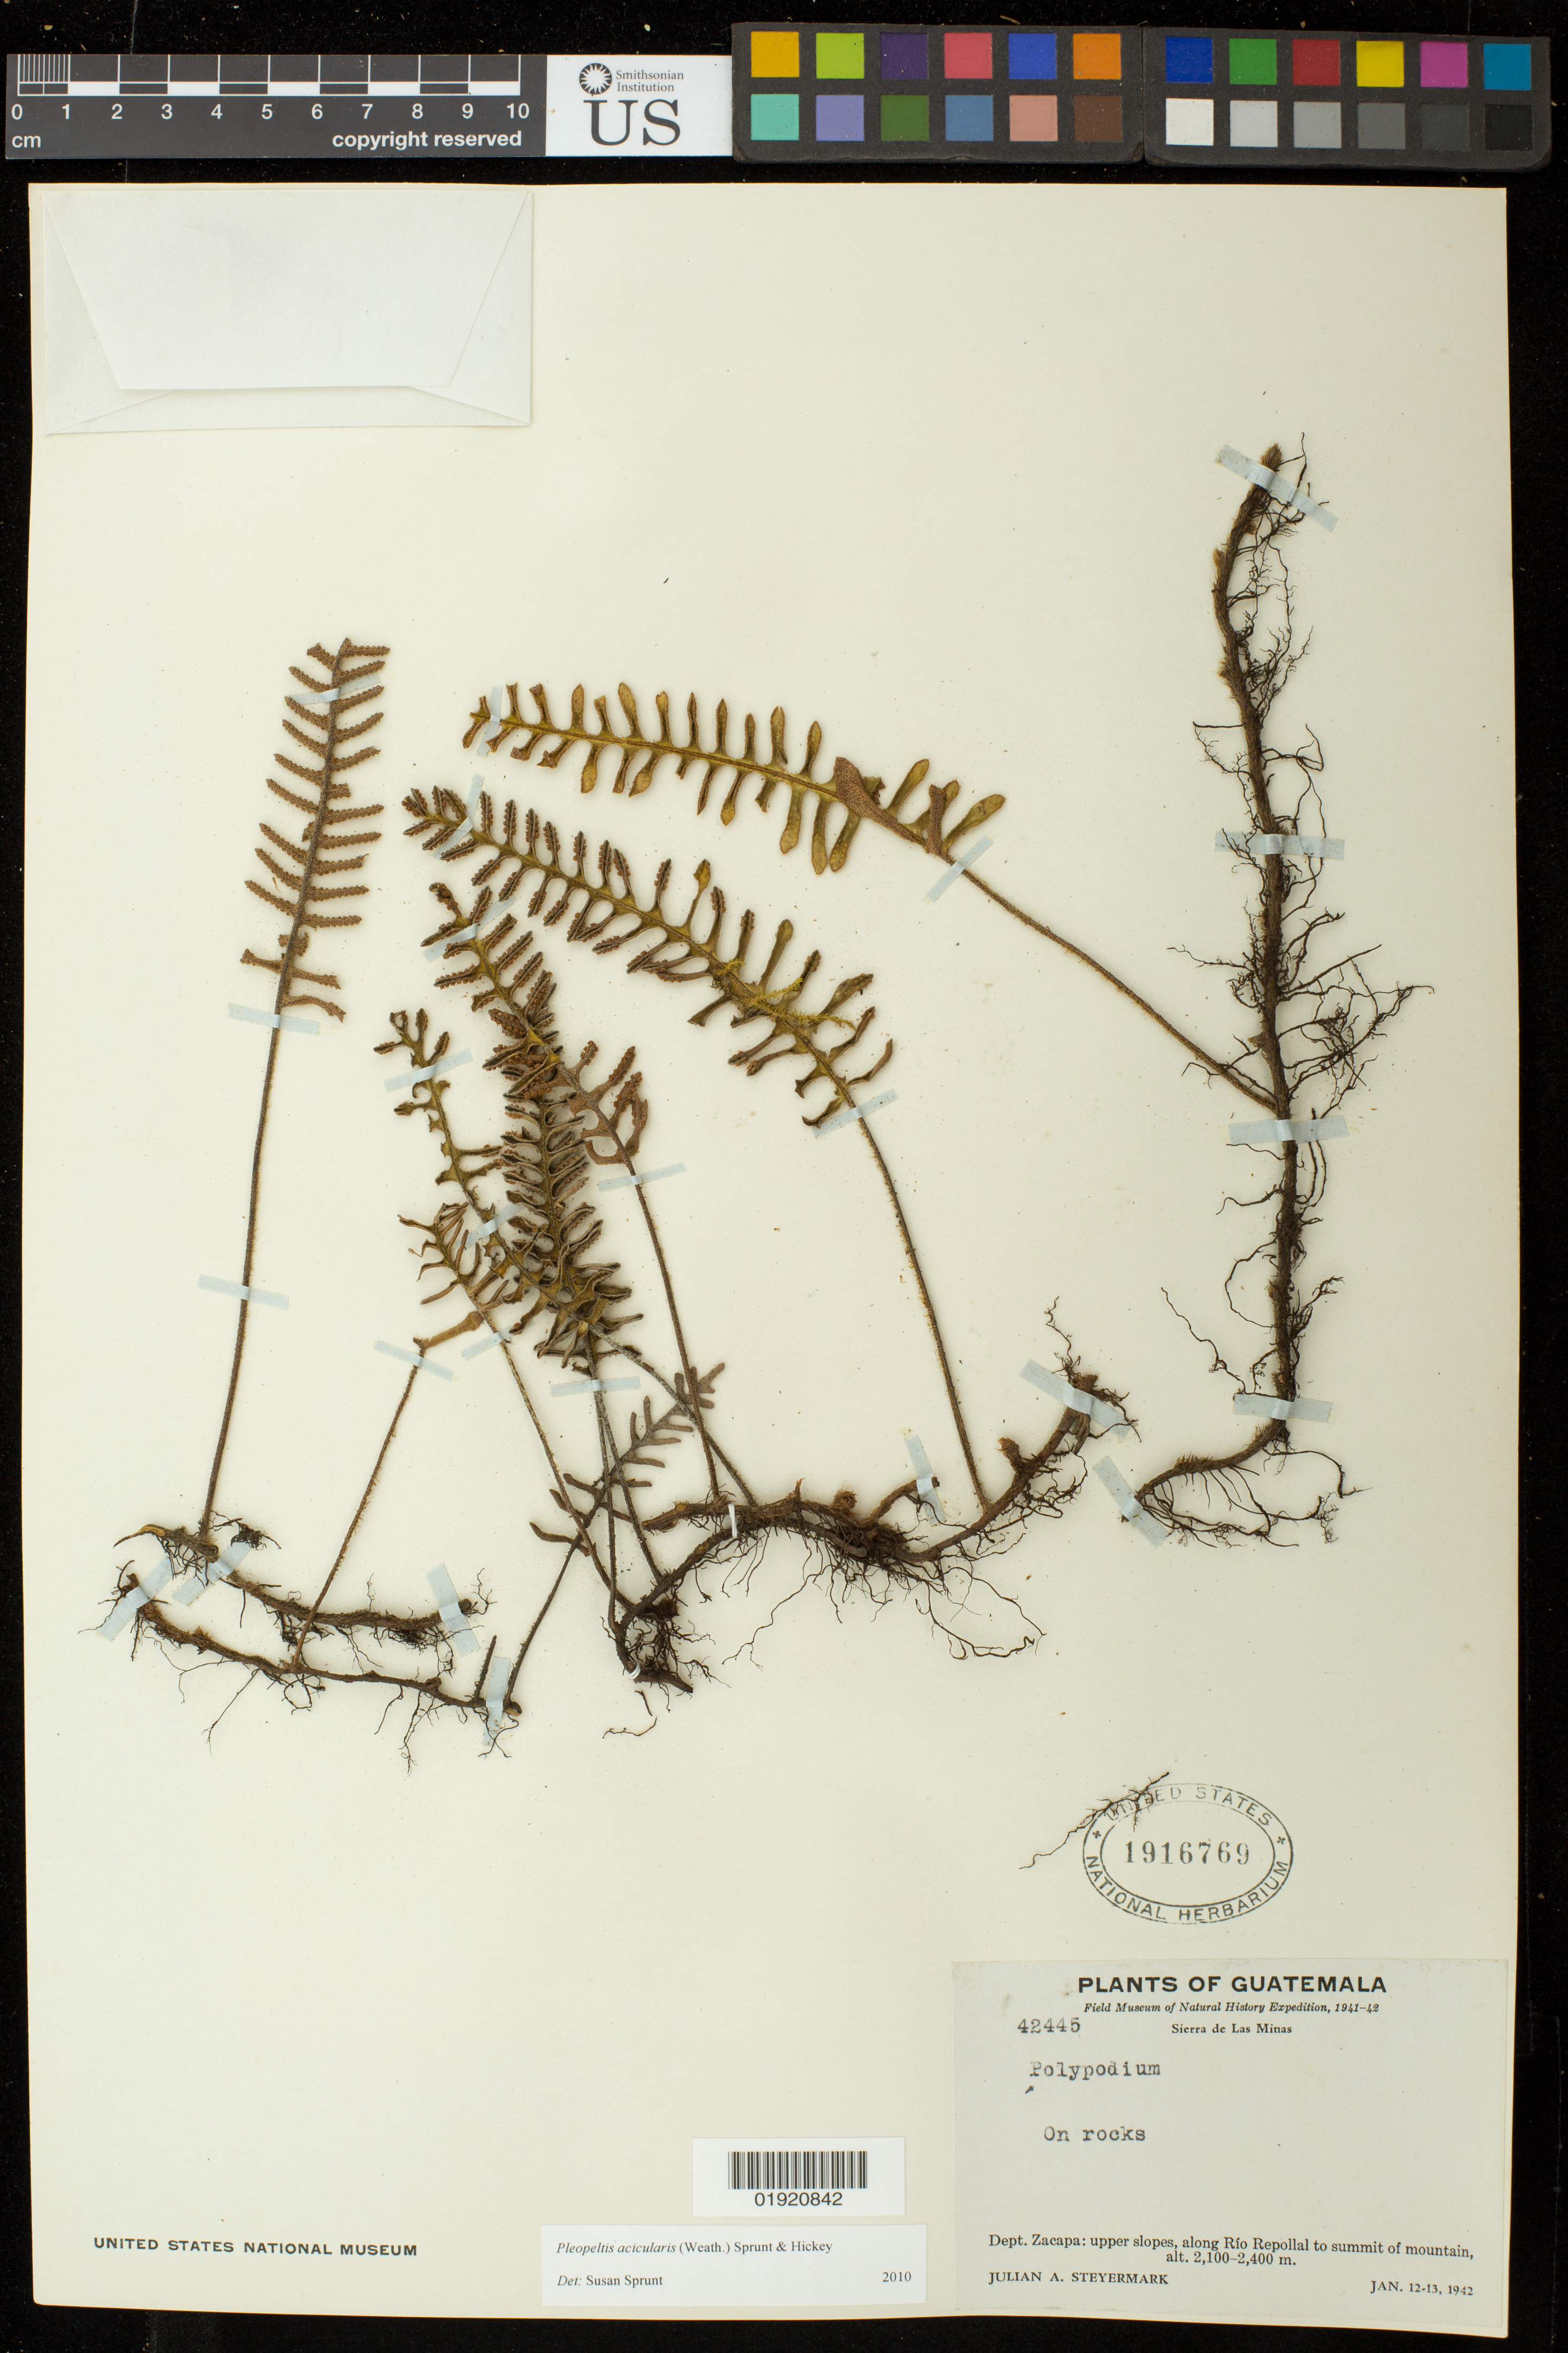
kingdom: Plantae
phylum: Tracheophyta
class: Polypodiopsida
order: Polypodiales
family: Polypodiaceae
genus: Pleopeltis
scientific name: Pleopeltis acicularis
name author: (Weath.) A.R. Sm. & Krömer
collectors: J. Steyermark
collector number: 42445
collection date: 1942-01-12/1942-01-13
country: Guatemala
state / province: Zacapa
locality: Guatemala. Sierra de Las Minas. Dept. Zacapa: upper slopes, along Rio Repollal to summit of mountain.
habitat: On rocks.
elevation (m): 2100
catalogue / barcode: US 1916769